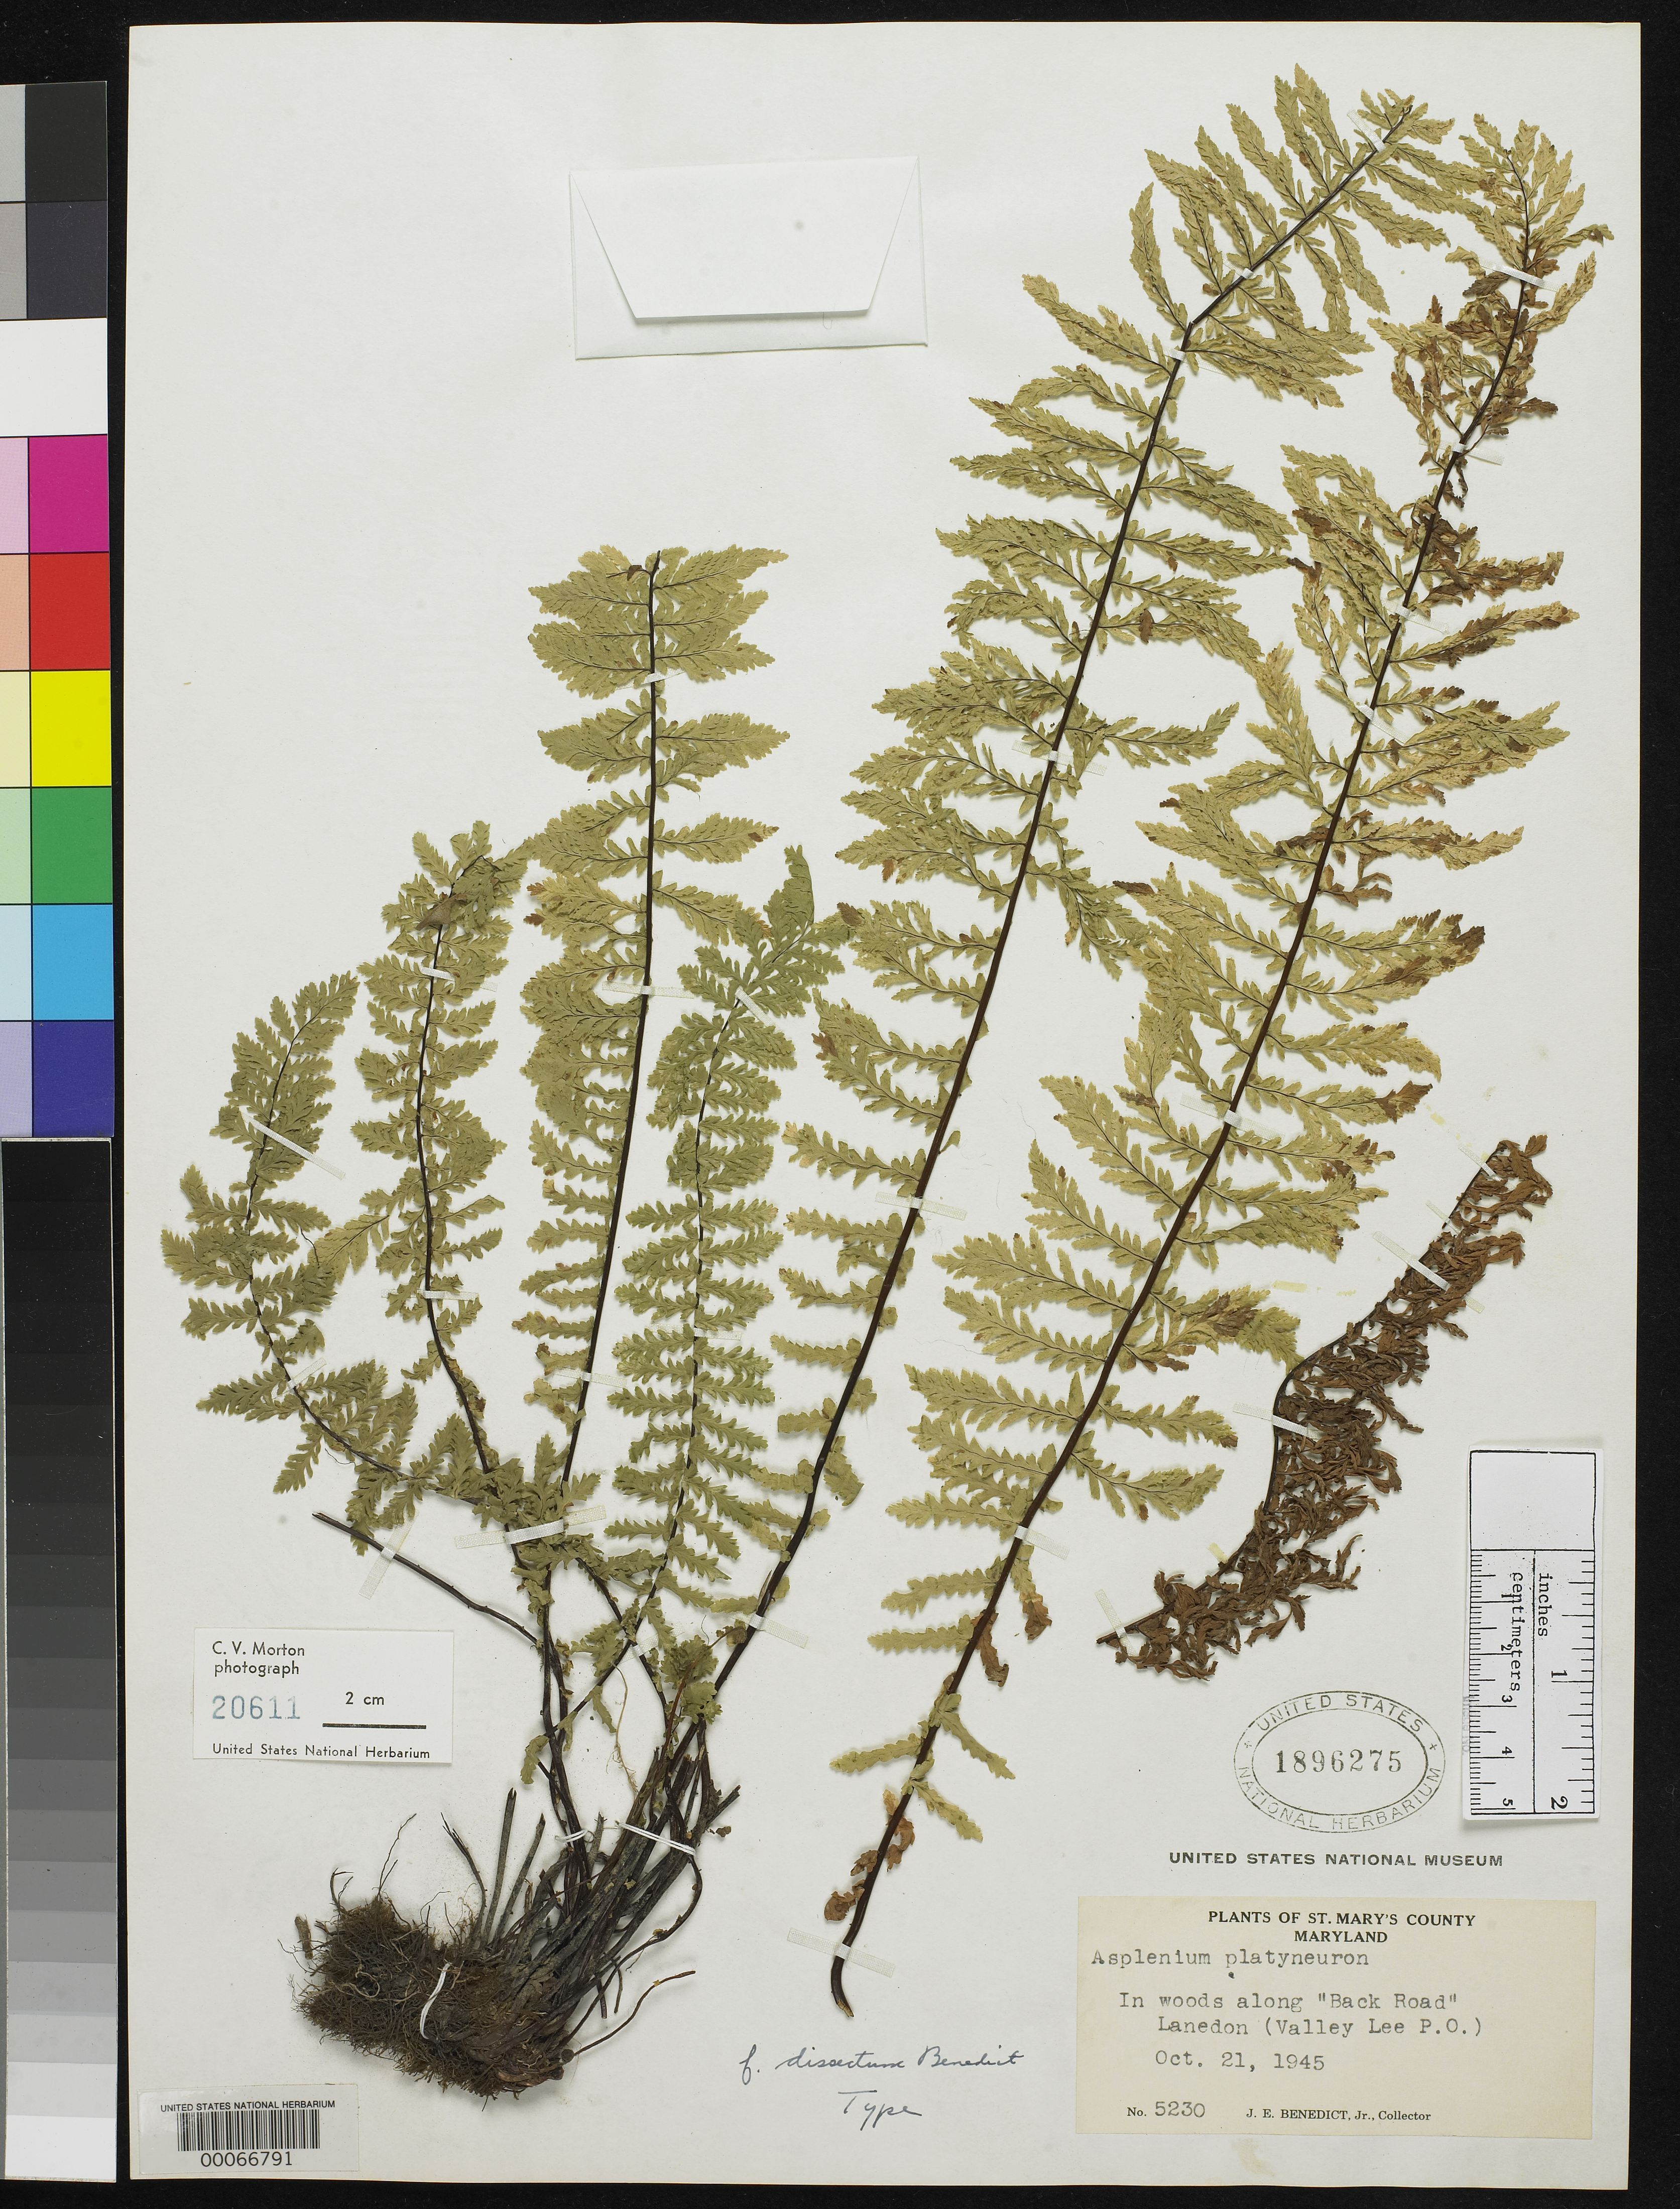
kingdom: Plantae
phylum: Tracheophyta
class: Polypodiopsida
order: Polypodiales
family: Aspleniaceae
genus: Asplenium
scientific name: Asplenium platyneuron f. dissectum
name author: J.E. Benedict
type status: Holotype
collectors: J. E. Benedict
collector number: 5230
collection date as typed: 21 Oct 1945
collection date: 1945-10-21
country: United States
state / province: Maryland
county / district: St. Mary's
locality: Lanedon, Valley Lee P.O.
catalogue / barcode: US 1896275